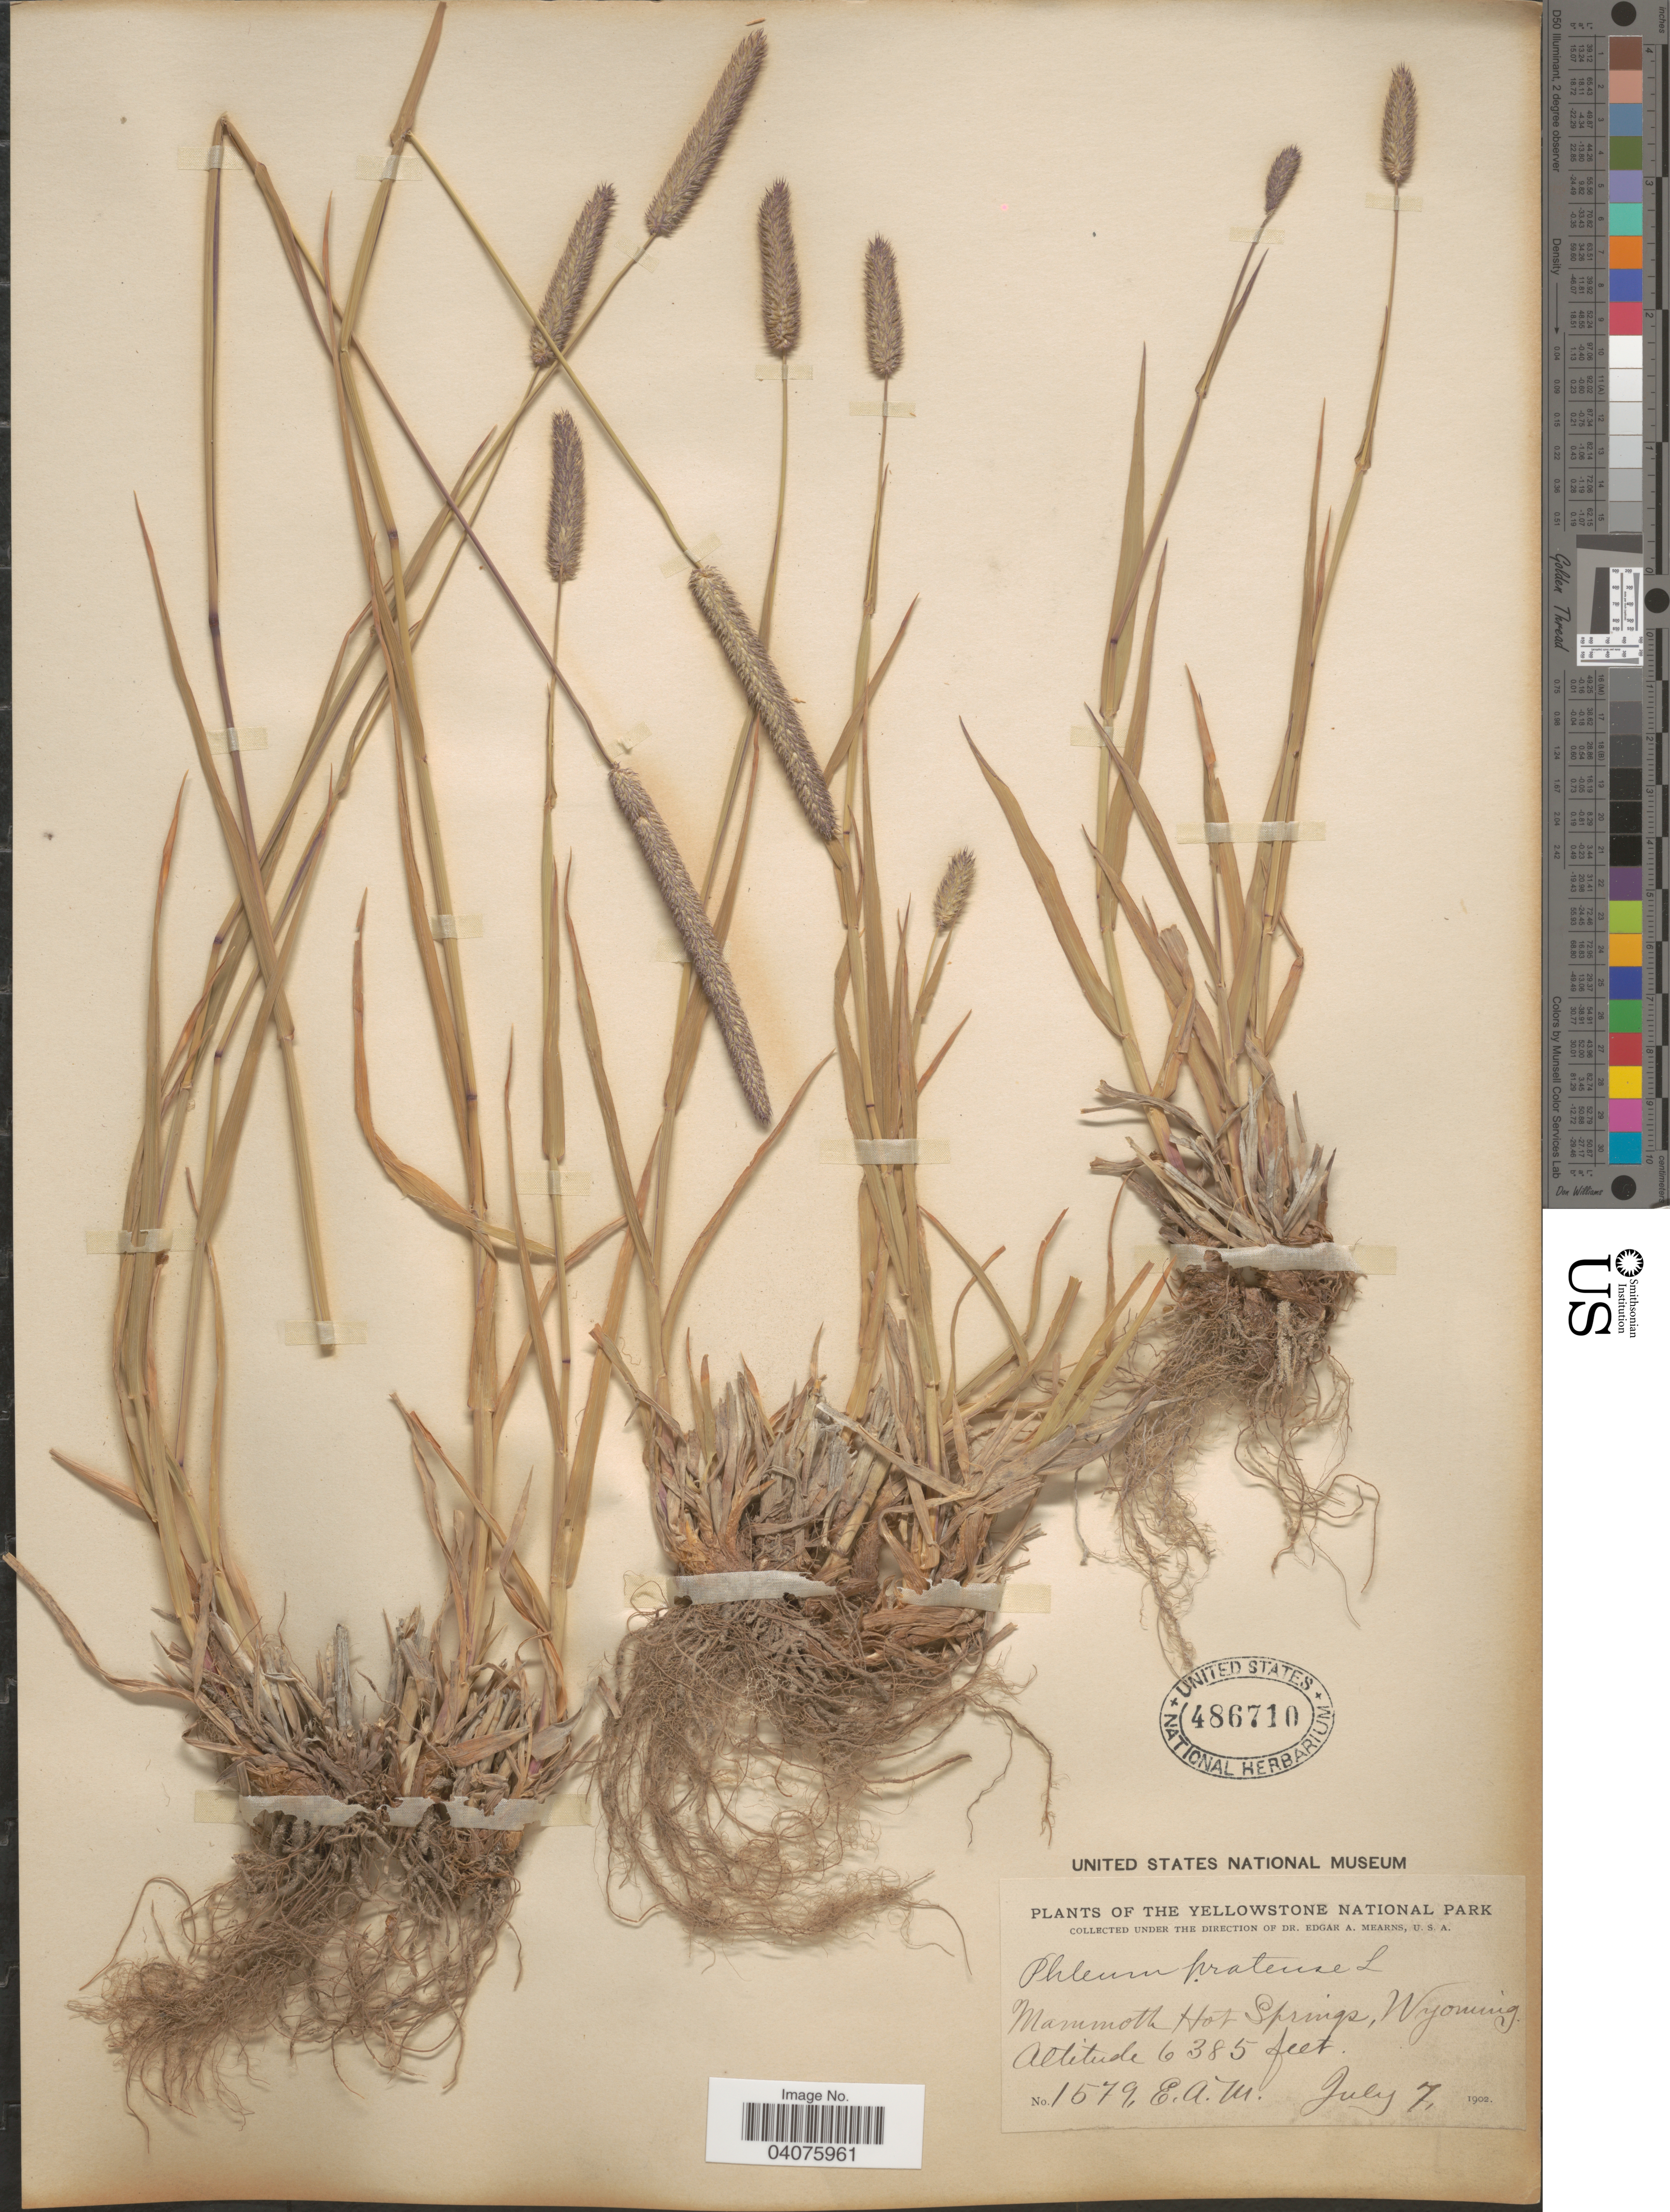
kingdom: Plantae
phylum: Tracheophyta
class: Liliopsida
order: Poales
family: Poaceae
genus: Phleum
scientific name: Phleum pratense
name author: L.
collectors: E. A. Mearns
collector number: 1579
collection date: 1902-07-07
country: United States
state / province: Wyoming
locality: The Yellowstone National Park. Mammoth Hot Springs.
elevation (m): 1946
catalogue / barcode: US 486710